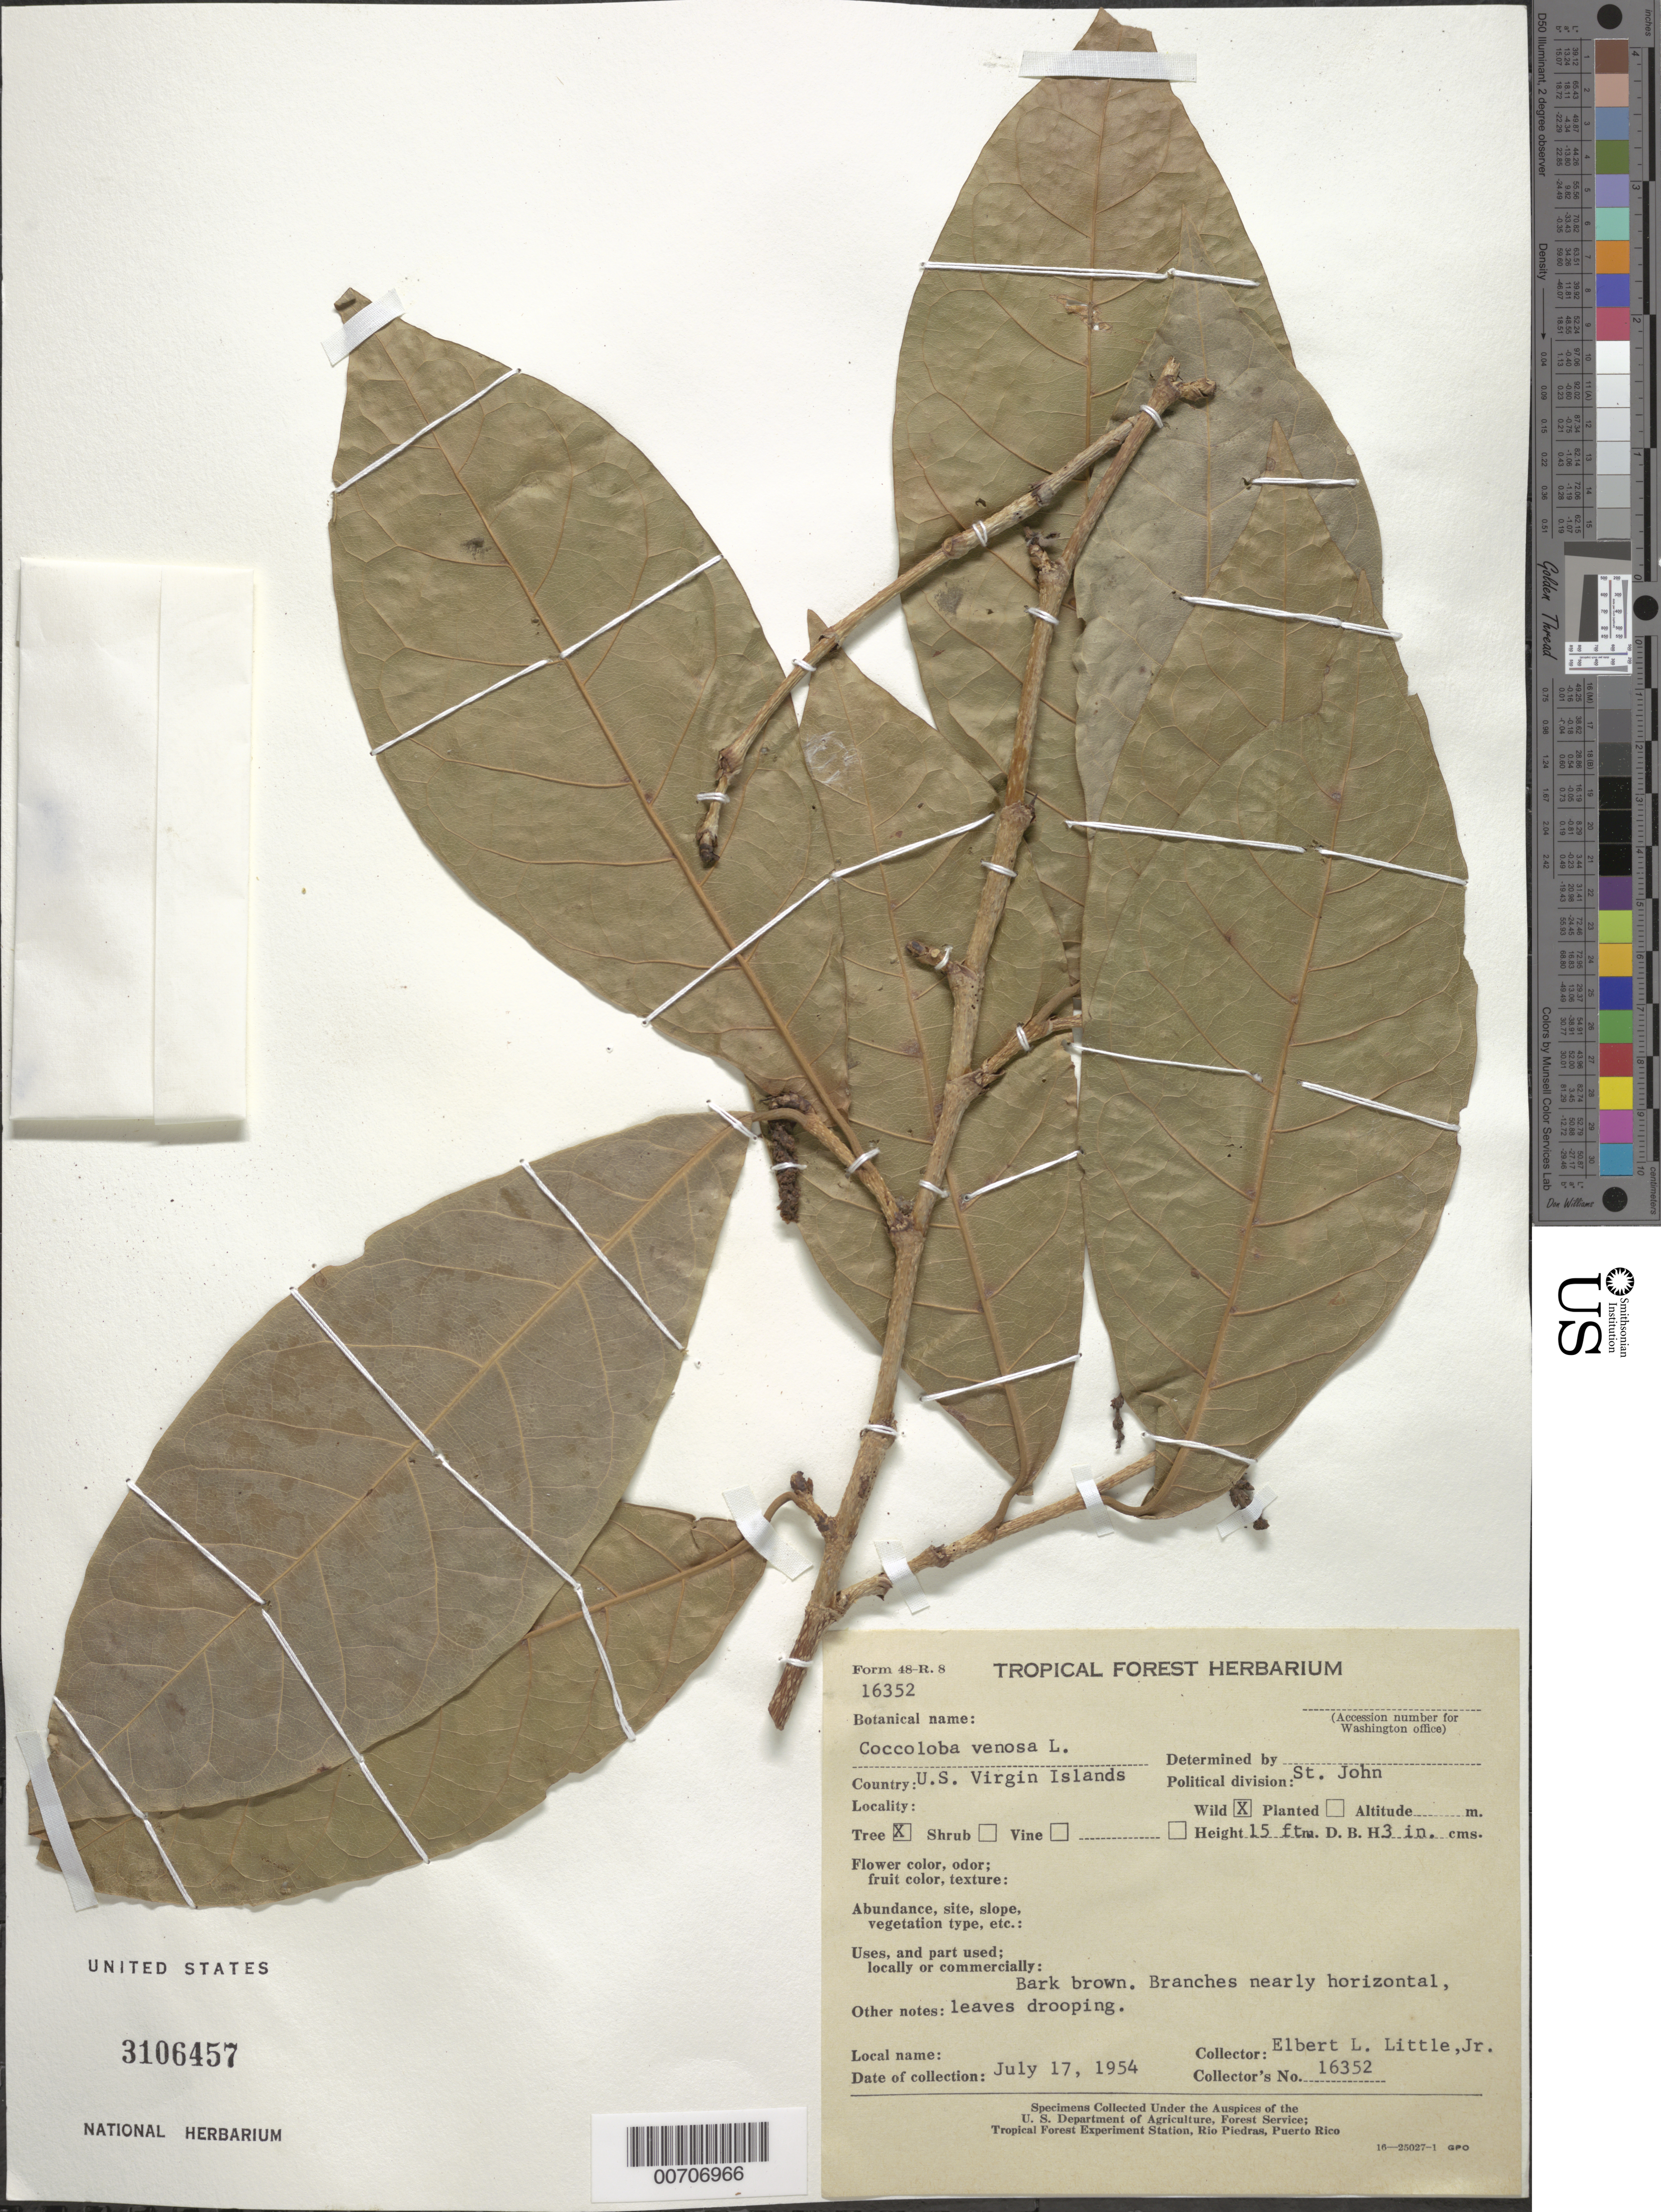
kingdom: Plantae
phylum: Tracheophyta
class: Magnoliopsida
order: Caryophyllales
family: Polygonaceae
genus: Coccoloba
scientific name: Coccoloba venosa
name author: L.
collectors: E. L. Little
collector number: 16352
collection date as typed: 17 Jul 1954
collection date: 1954-07-17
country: U.S. Virgin Islands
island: St. John Island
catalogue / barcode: US 3106457